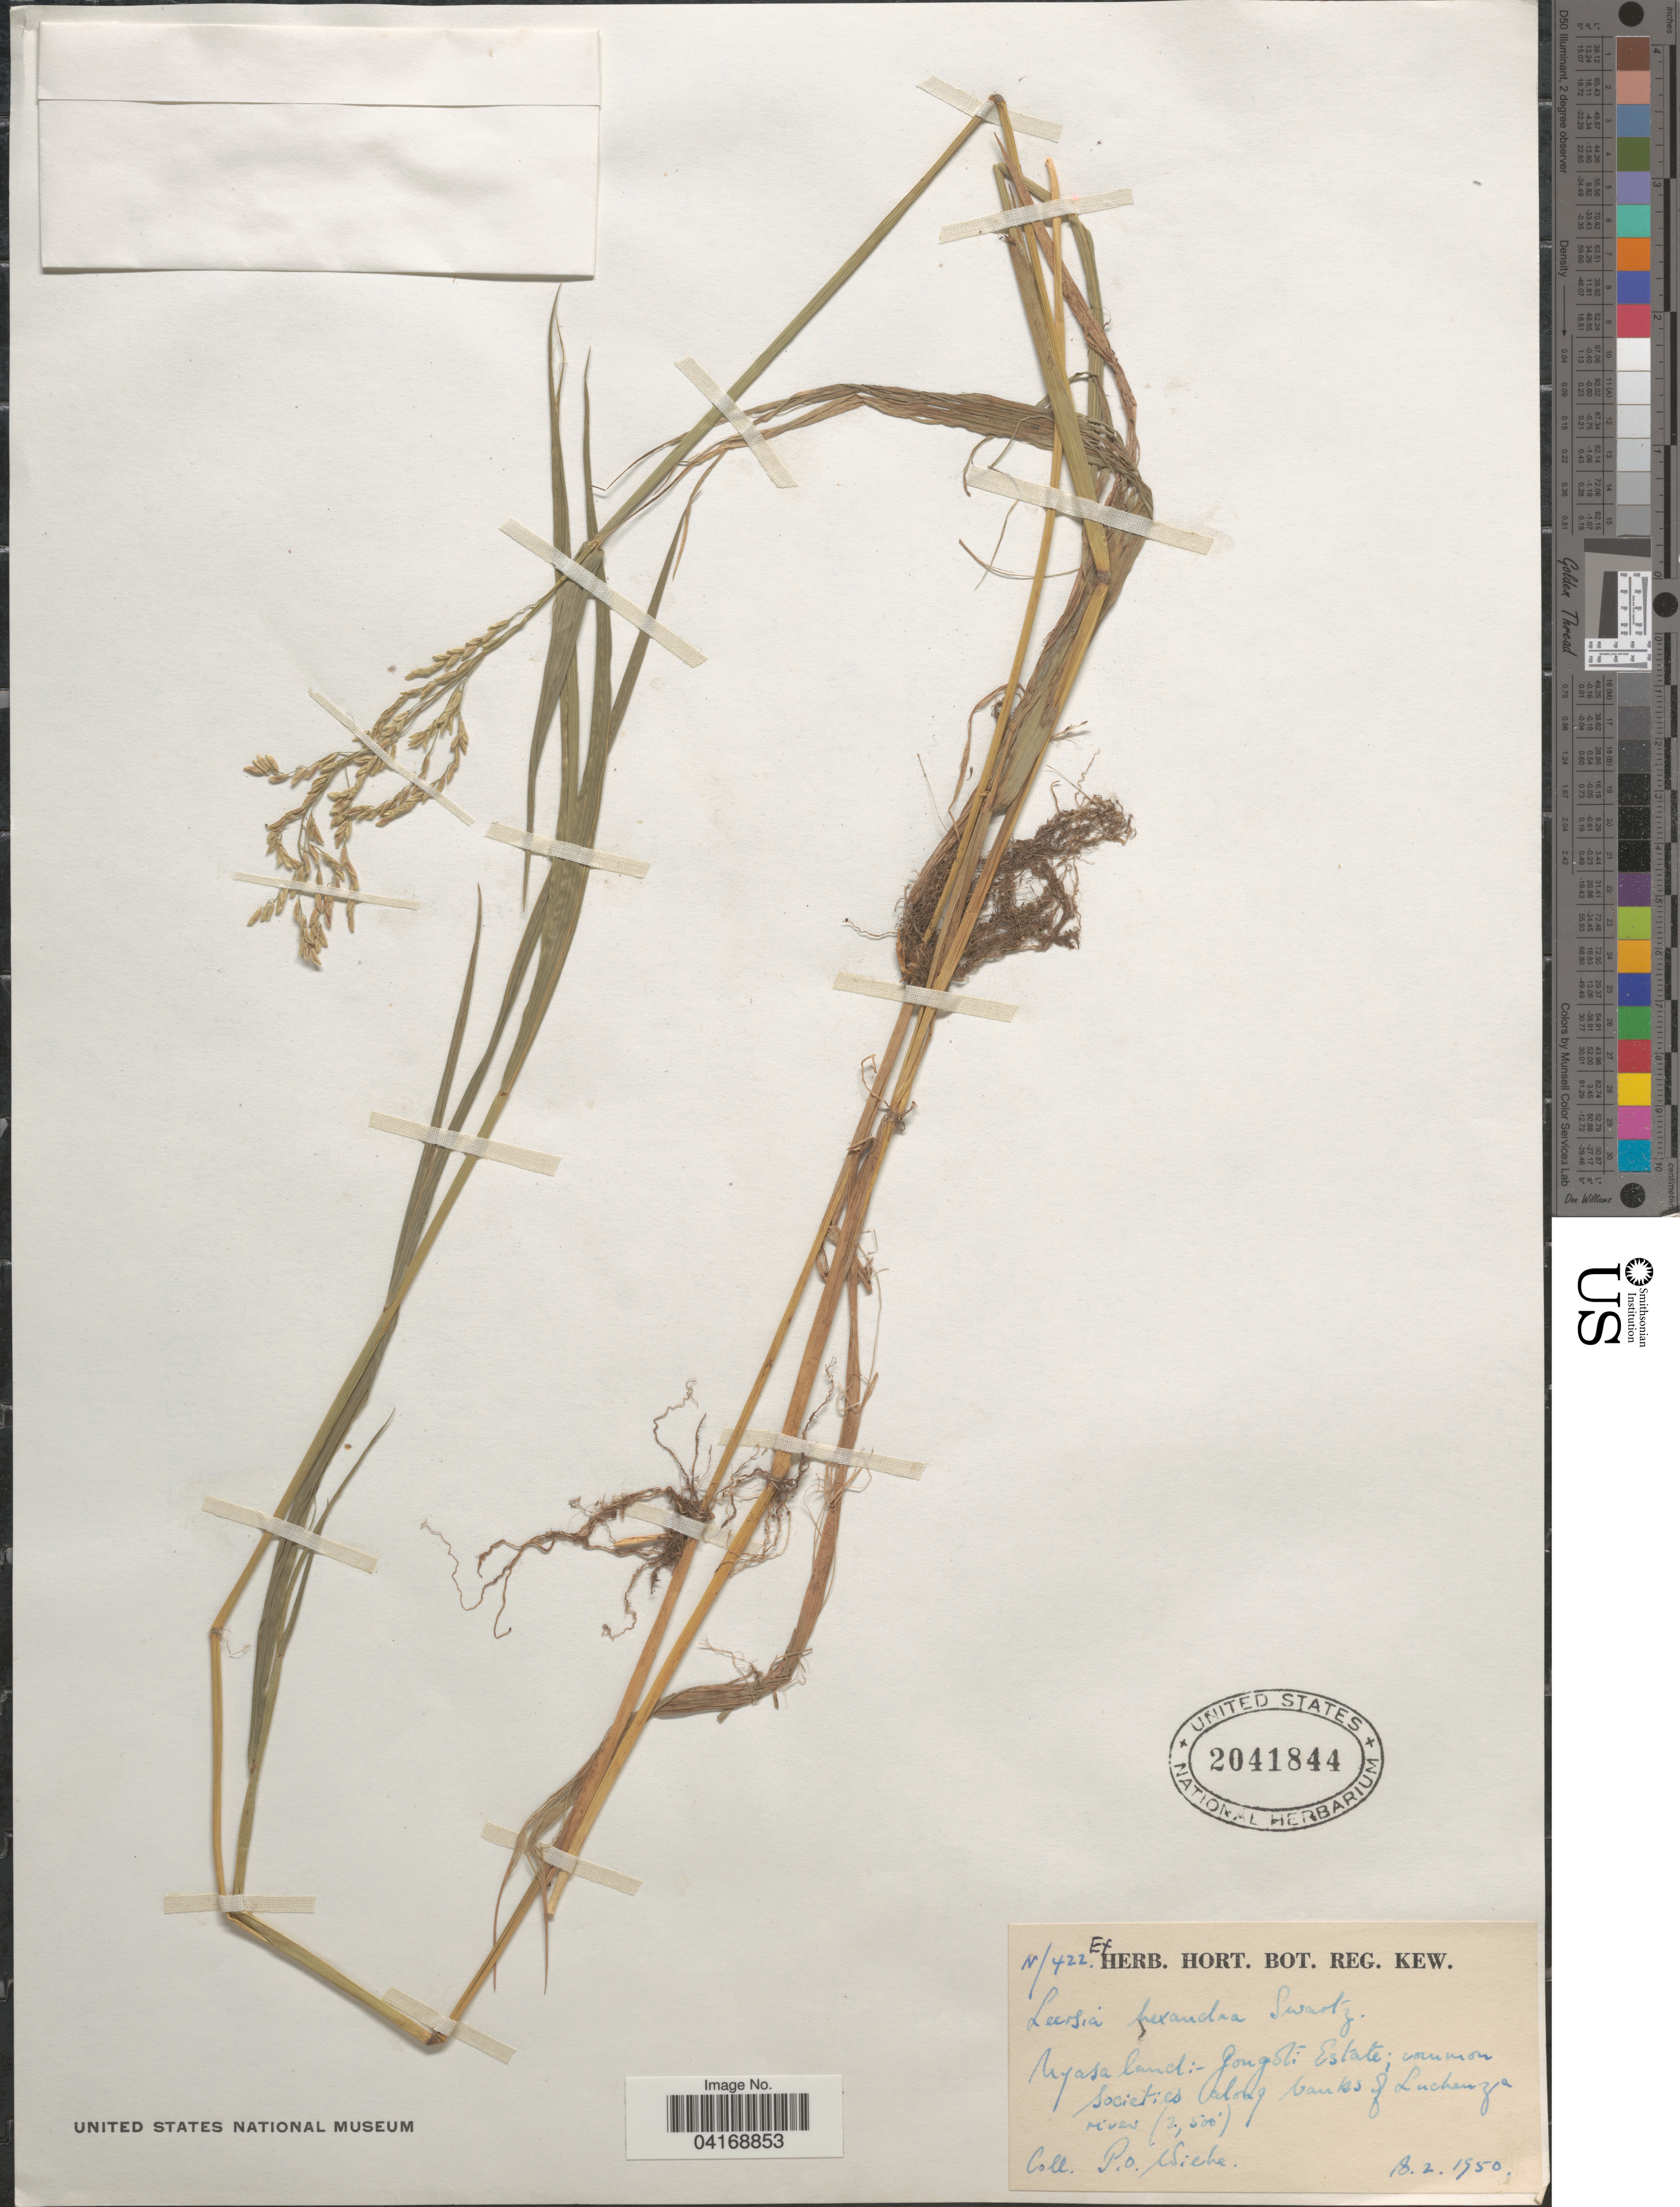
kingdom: Plantae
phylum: Tracheophyta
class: Liliopsida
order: Poales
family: Poaceae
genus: Leersia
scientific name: Leersia hexandra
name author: Sw.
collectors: P. Wiehe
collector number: N/422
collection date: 1950-02-18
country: Malawi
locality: Nyasaland: - Gongsti Estate; Societies along banks of Luchenza river.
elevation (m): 762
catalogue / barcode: US 2041844